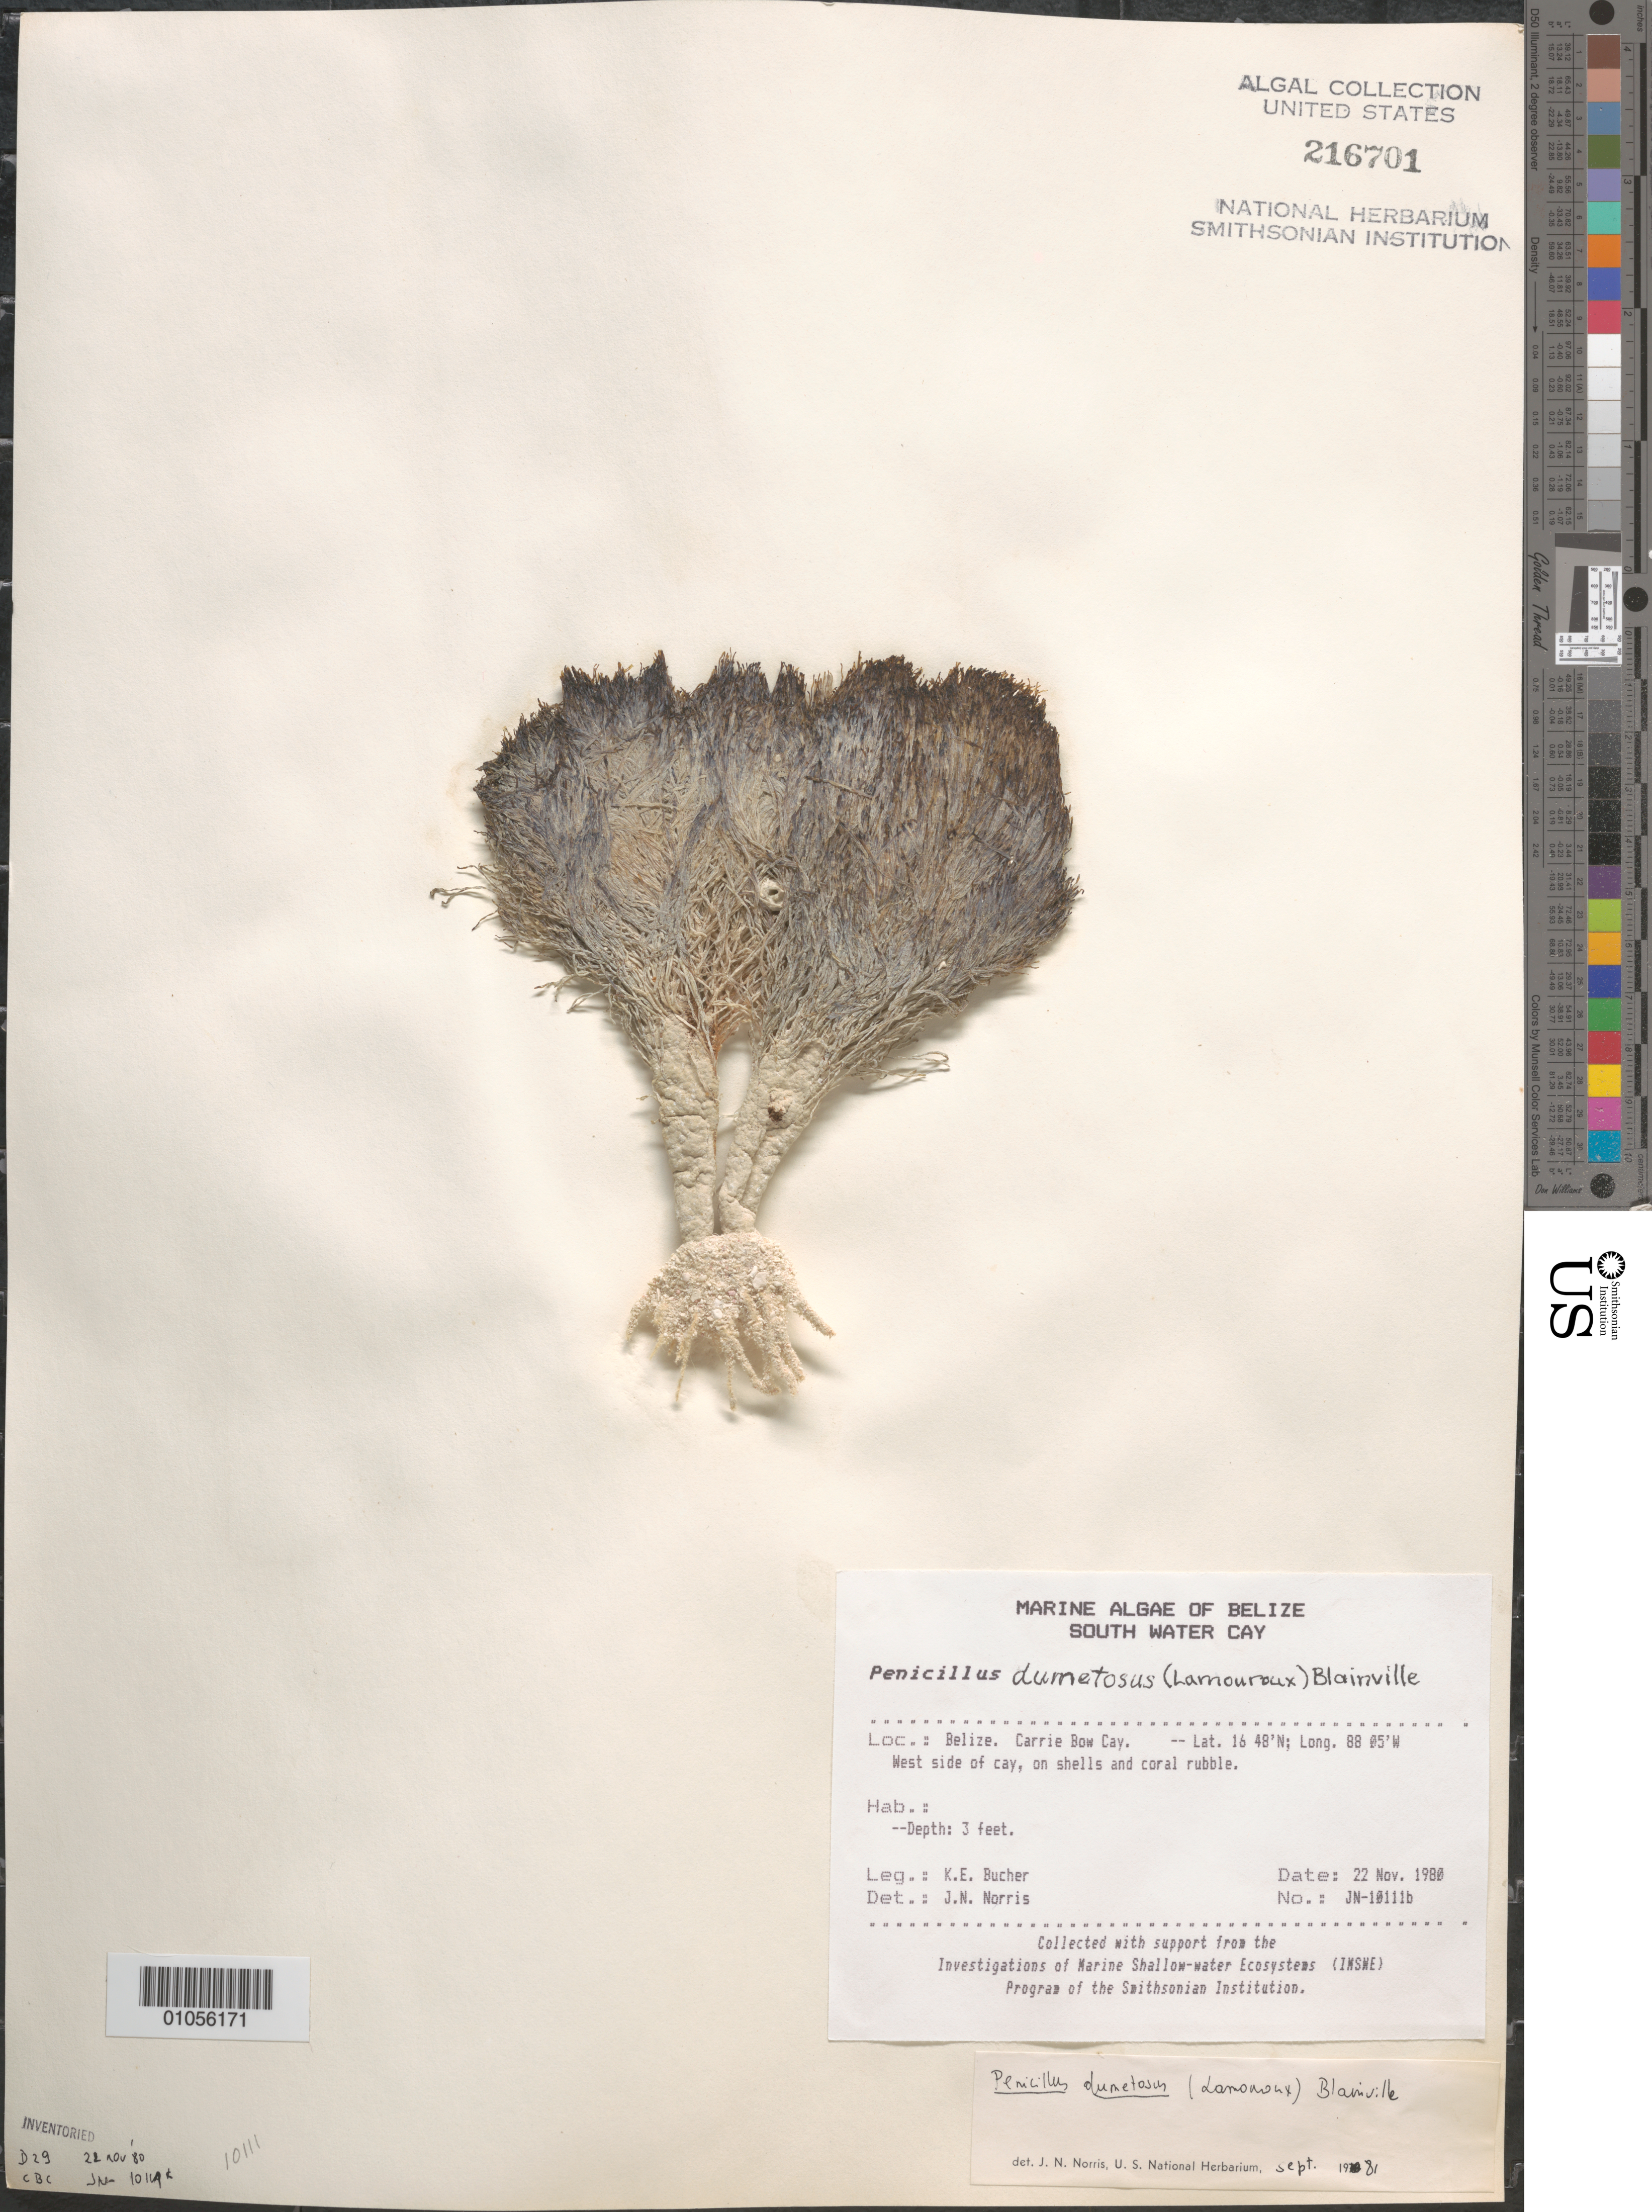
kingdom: Plantae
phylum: Chlorophyta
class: Ulvophyceae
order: Bryopsidales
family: Udoteaceae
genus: Penicillus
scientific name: Penicillus dumetosus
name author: (J.V.Lamouroux) Blainville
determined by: Norris, James N.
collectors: K. E. Bucher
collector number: JN-10111B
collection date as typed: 22 Nov 1980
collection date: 1980-11-22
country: Belize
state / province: Stann Creek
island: Carrie Bow Cay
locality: West side of cay, on shells and coral rubble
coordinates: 16 48'N, 88 05'W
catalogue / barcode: US 216701